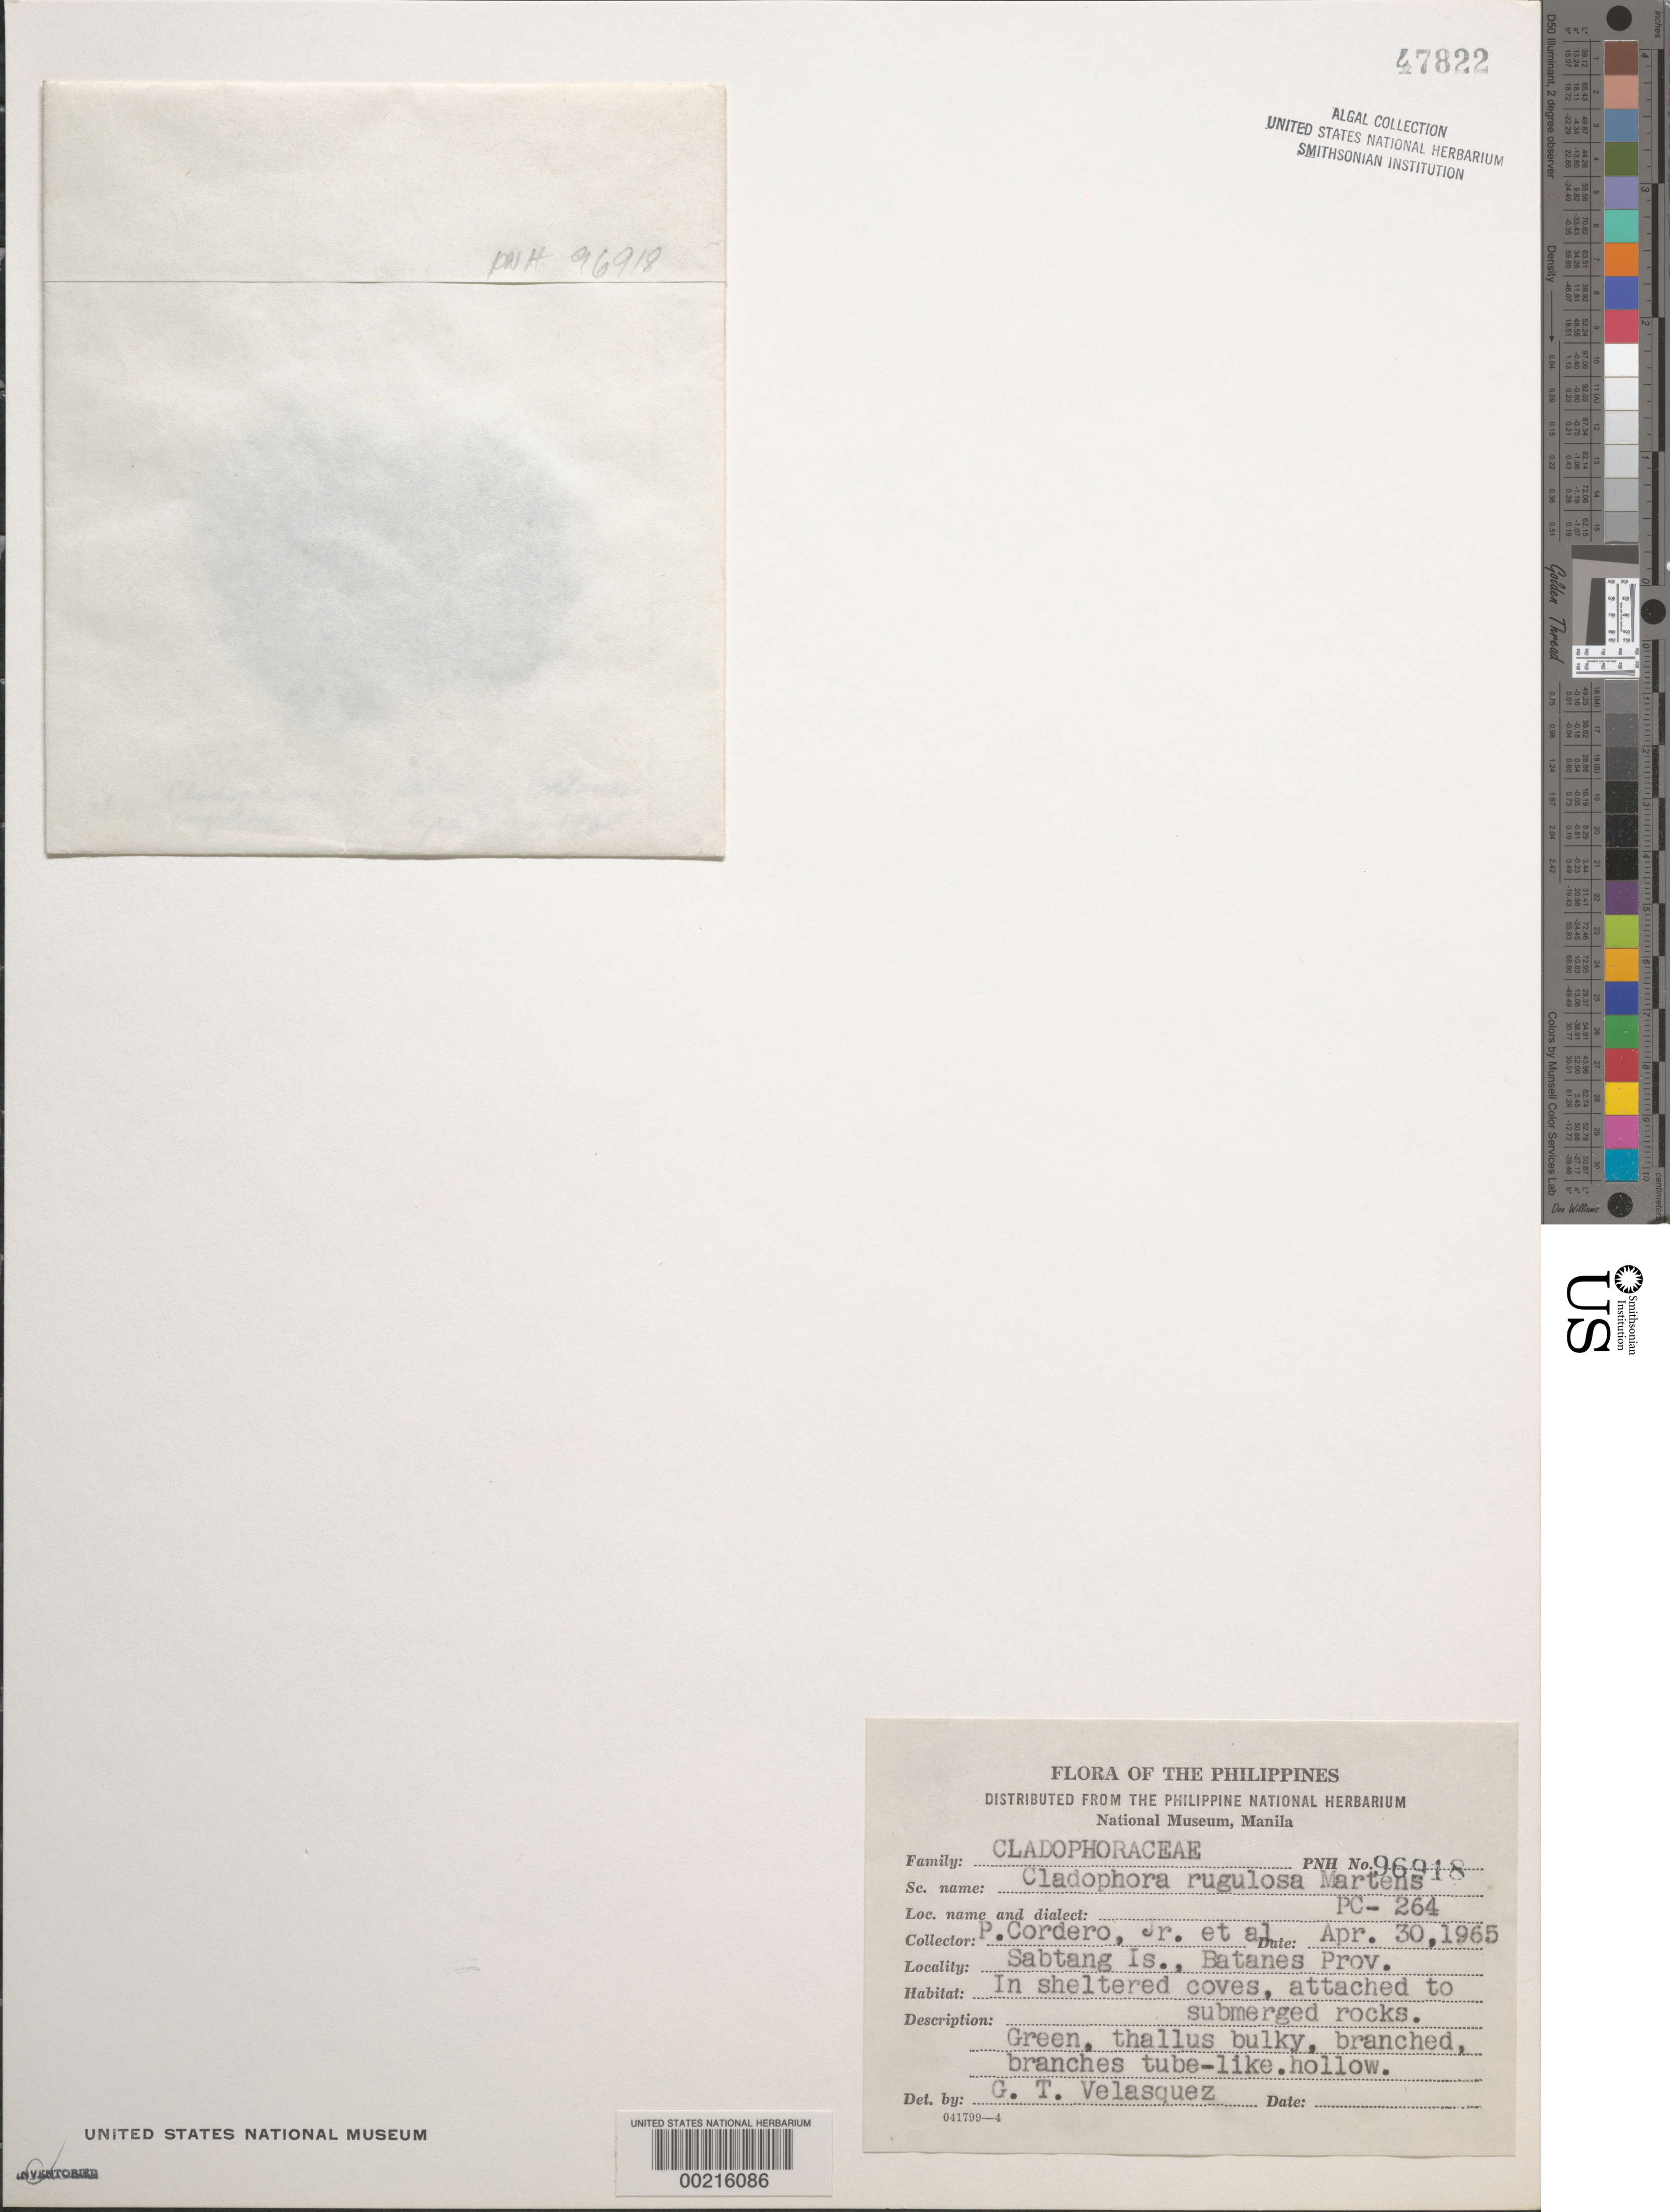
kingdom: Plantae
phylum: Chlorophyta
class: Ulvophyceae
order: Cladophorales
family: Cladophoraceae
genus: Cladophora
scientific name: Cladophora rugulosa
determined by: Velasquez, G. T.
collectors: P. A. Cordero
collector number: Pc-264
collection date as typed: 30 Apr 1965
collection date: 1965-04-30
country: Philippines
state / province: Cagayan Valley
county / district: Batanes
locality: Subtang island, batanes province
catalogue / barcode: US 47822